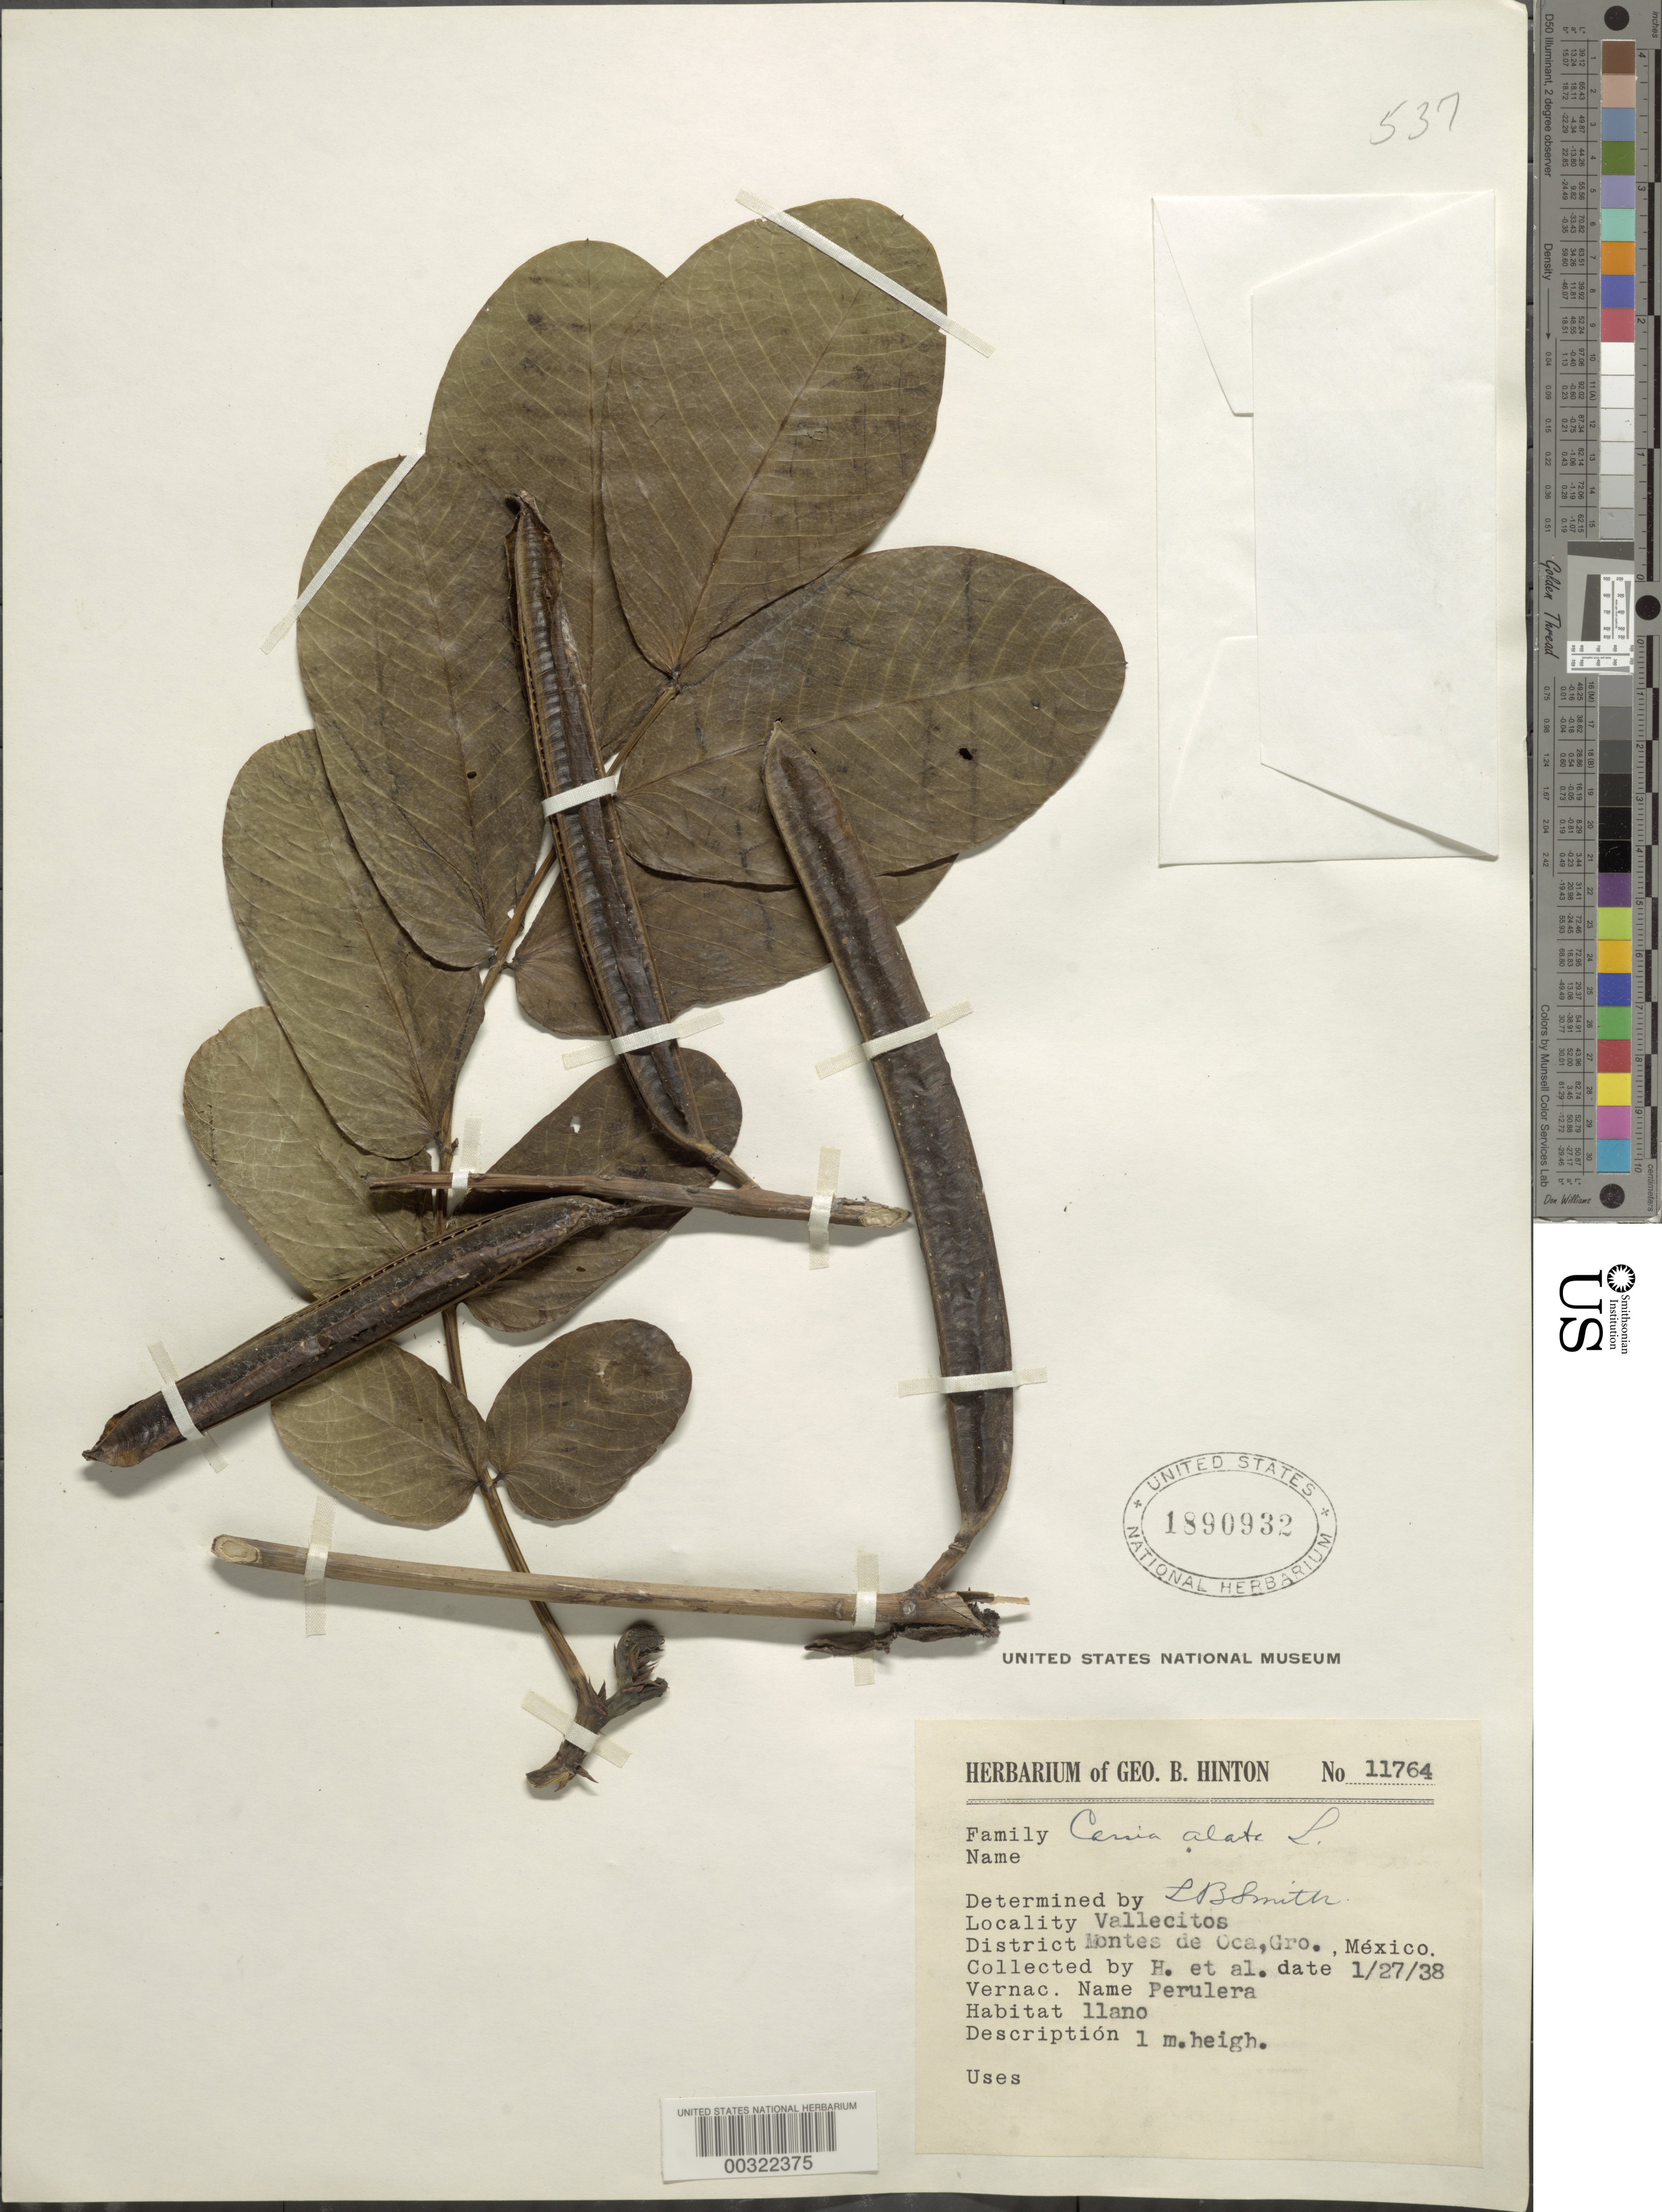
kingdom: Plantae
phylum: Tracheophyta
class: Magnoliopsida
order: Fabales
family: Fabaceae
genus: Senna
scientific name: Senna alata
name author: (L.) Roxb.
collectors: G. B. Hinton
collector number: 11764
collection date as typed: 27 Jan 1938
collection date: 1938-01-27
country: Mexico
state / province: Guerrero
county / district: Unión De Isidoro Montes De Oca, La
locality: Montes de Oca mun. (?), Vallecitos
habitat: Llano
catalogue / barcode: US 1890932